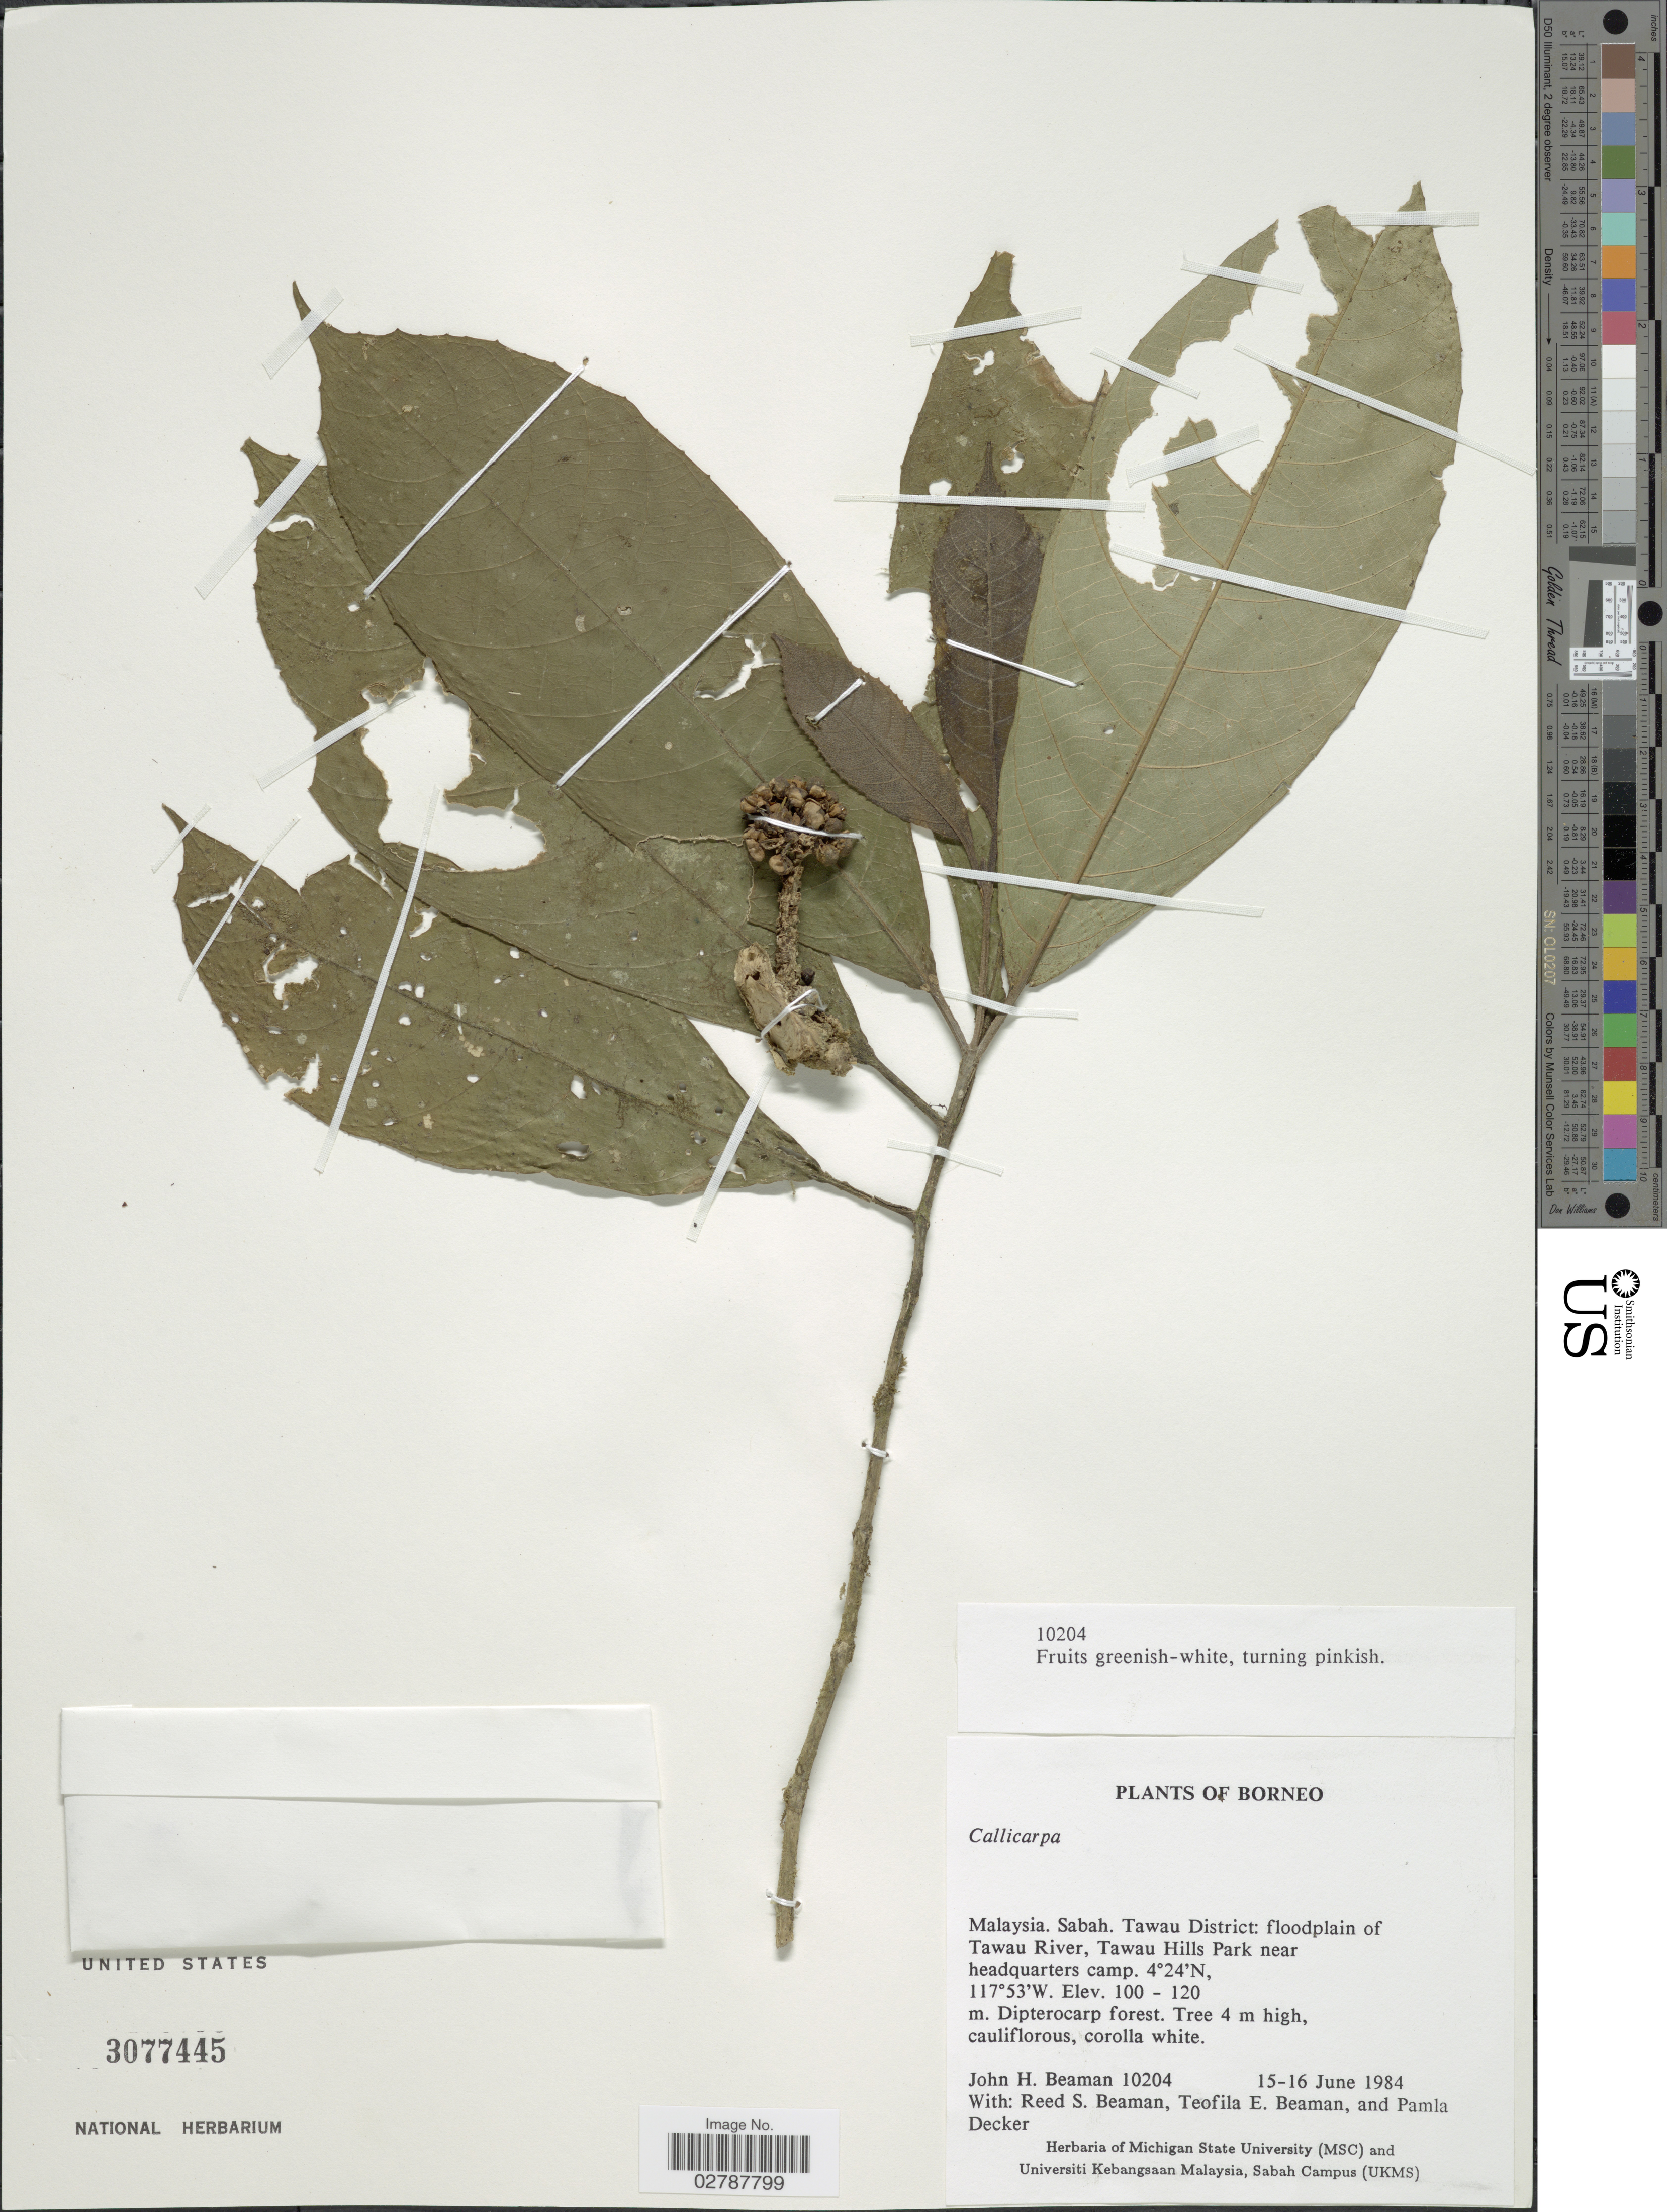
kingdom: Plantae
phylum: Tracheophyta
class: Magnoliopsida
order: Lamiales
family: Lamiaceae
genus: Callicarpa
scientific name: Callicarpa sp.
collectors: J. H. Beaman, R. S. Beaman, T. E. Beaman & P. Decker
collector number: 10204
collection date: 1984-06-15/1984-06-16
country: Malaysia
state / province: Sabah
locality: Borneo. Tawau District: floodplain of Tawau River, Tawau Hills Park near headquarters camp.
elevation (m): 100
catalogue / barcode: US 3077445